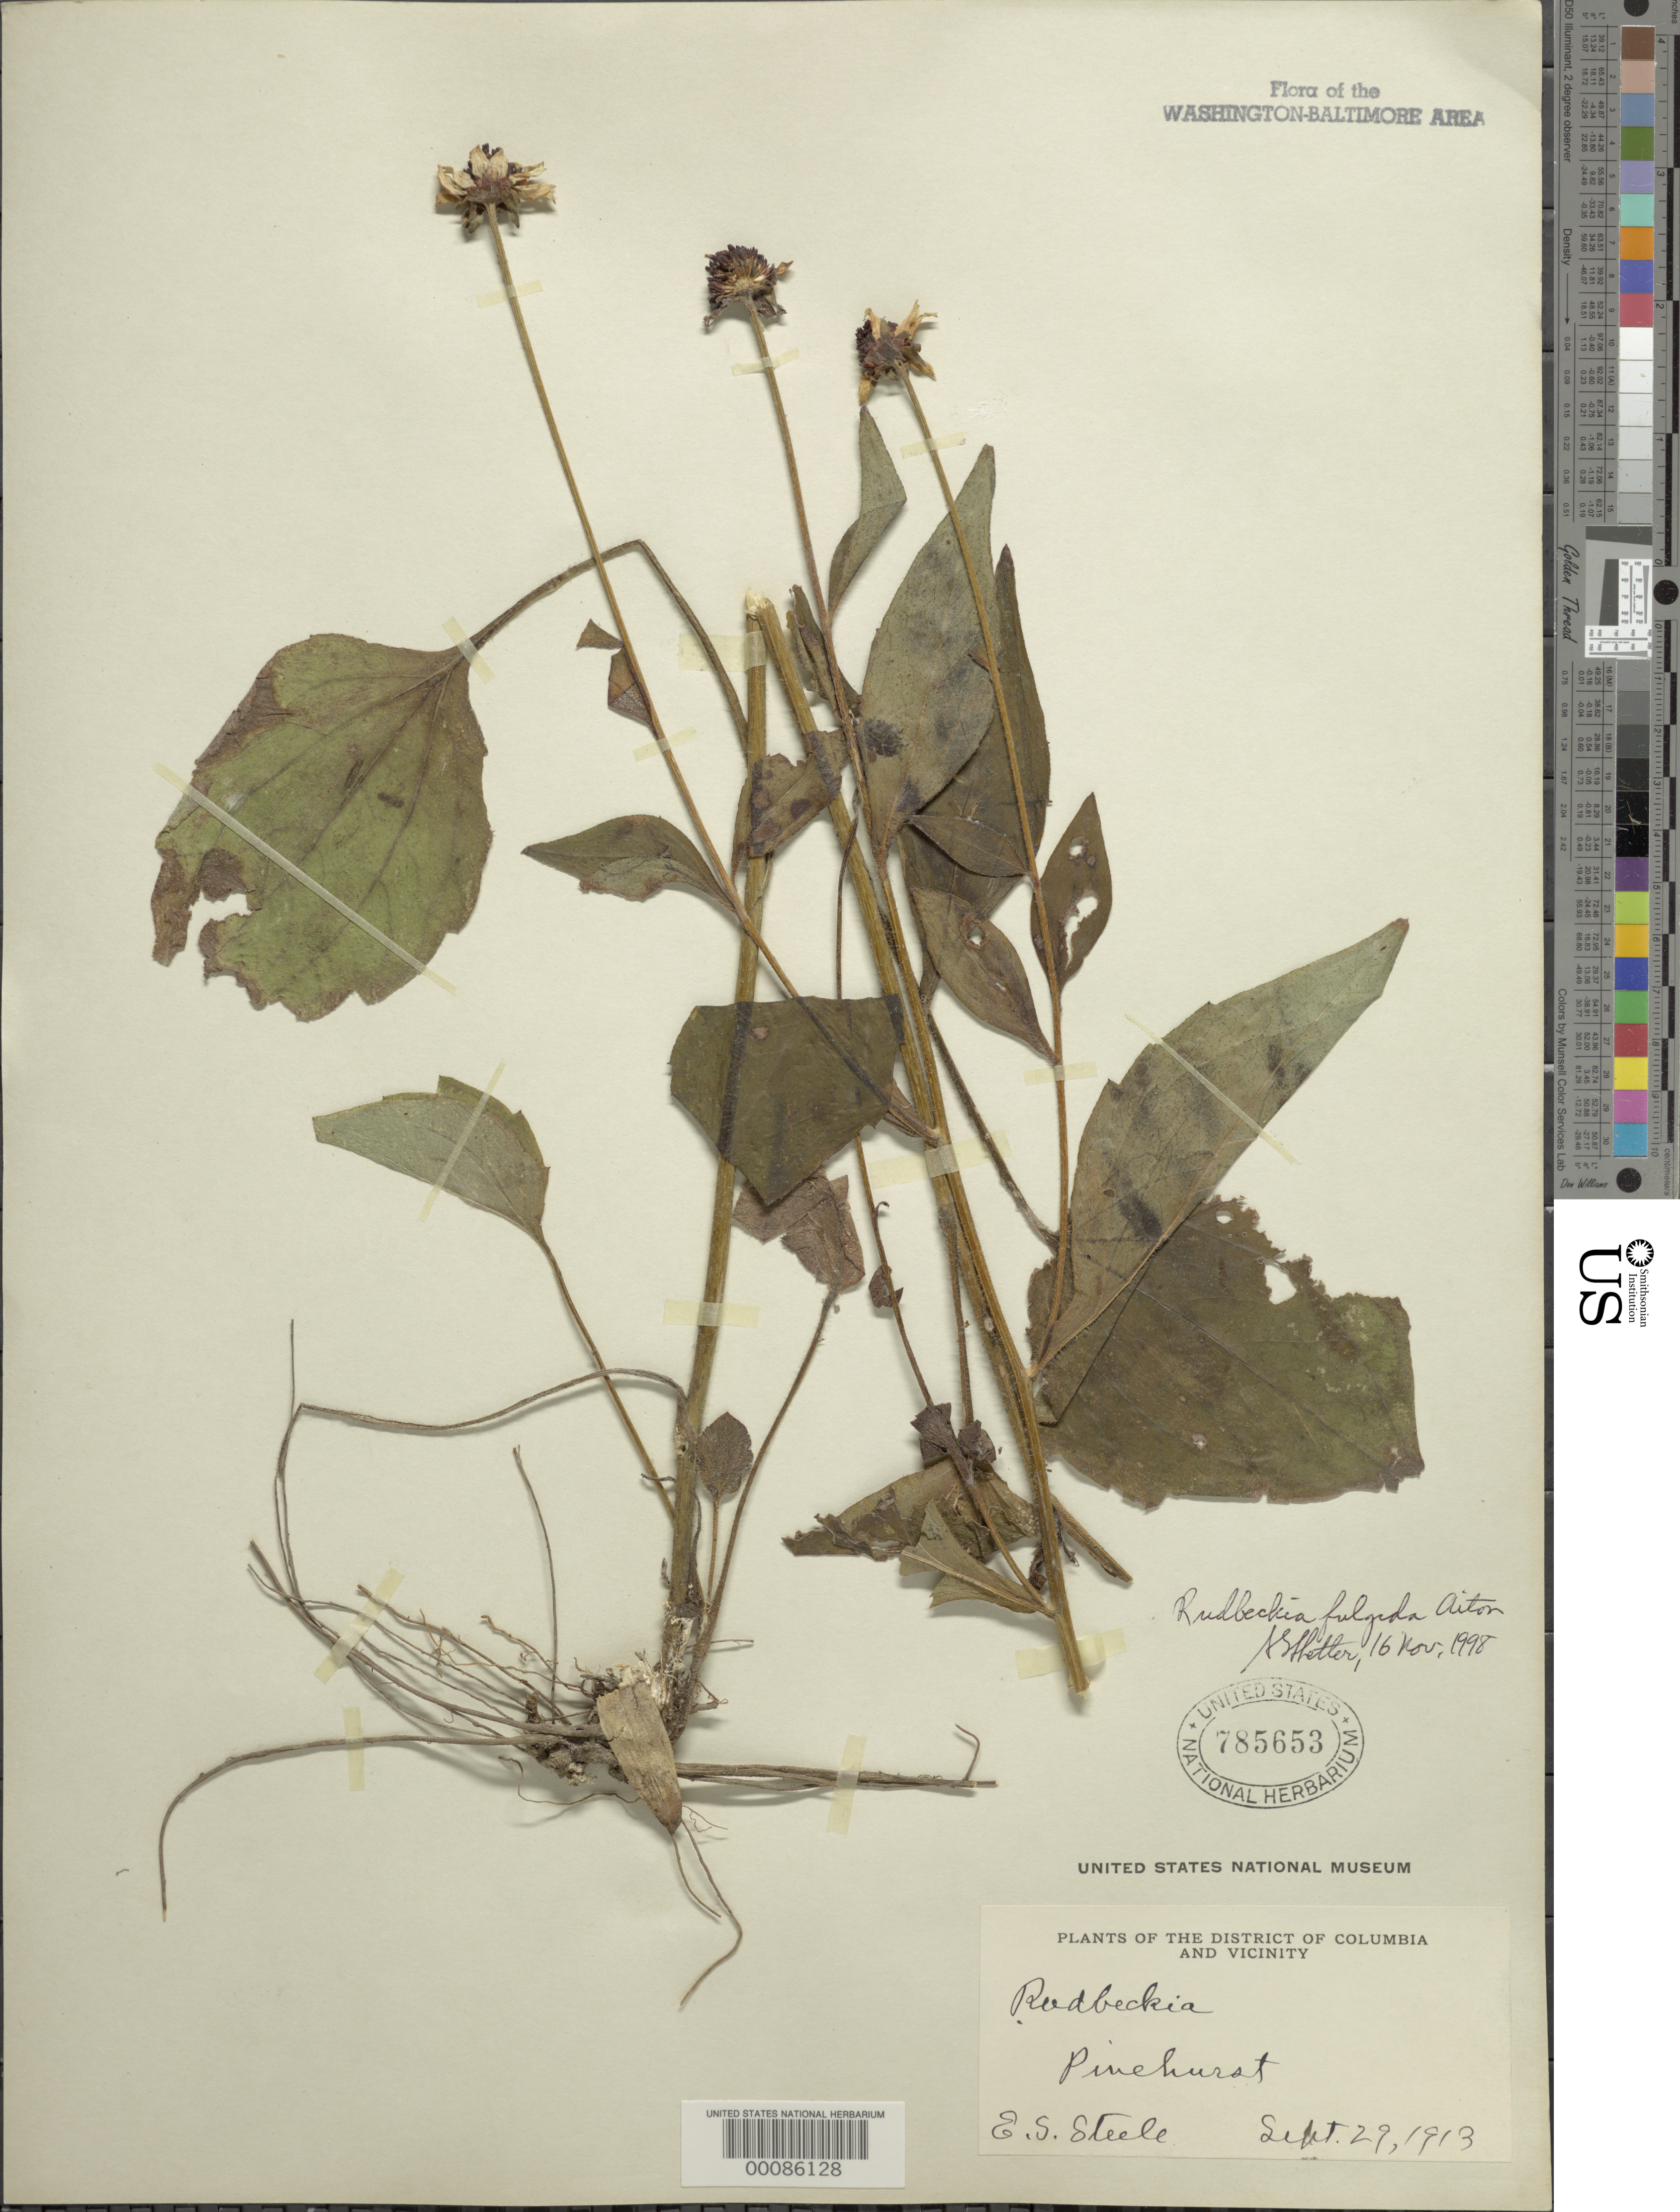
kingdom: Plantae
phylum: Tracheophyta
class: Magnoliopsida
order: Asterales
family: Asteraceae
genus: Rudbeckia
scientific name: Rudbeckia fulgida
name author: Aiton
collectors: E. Steele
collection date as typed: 29 Sep 1913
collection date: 1913-09-29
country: United States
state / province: District of Columbia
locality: Pinehurst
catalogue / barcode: US 785653